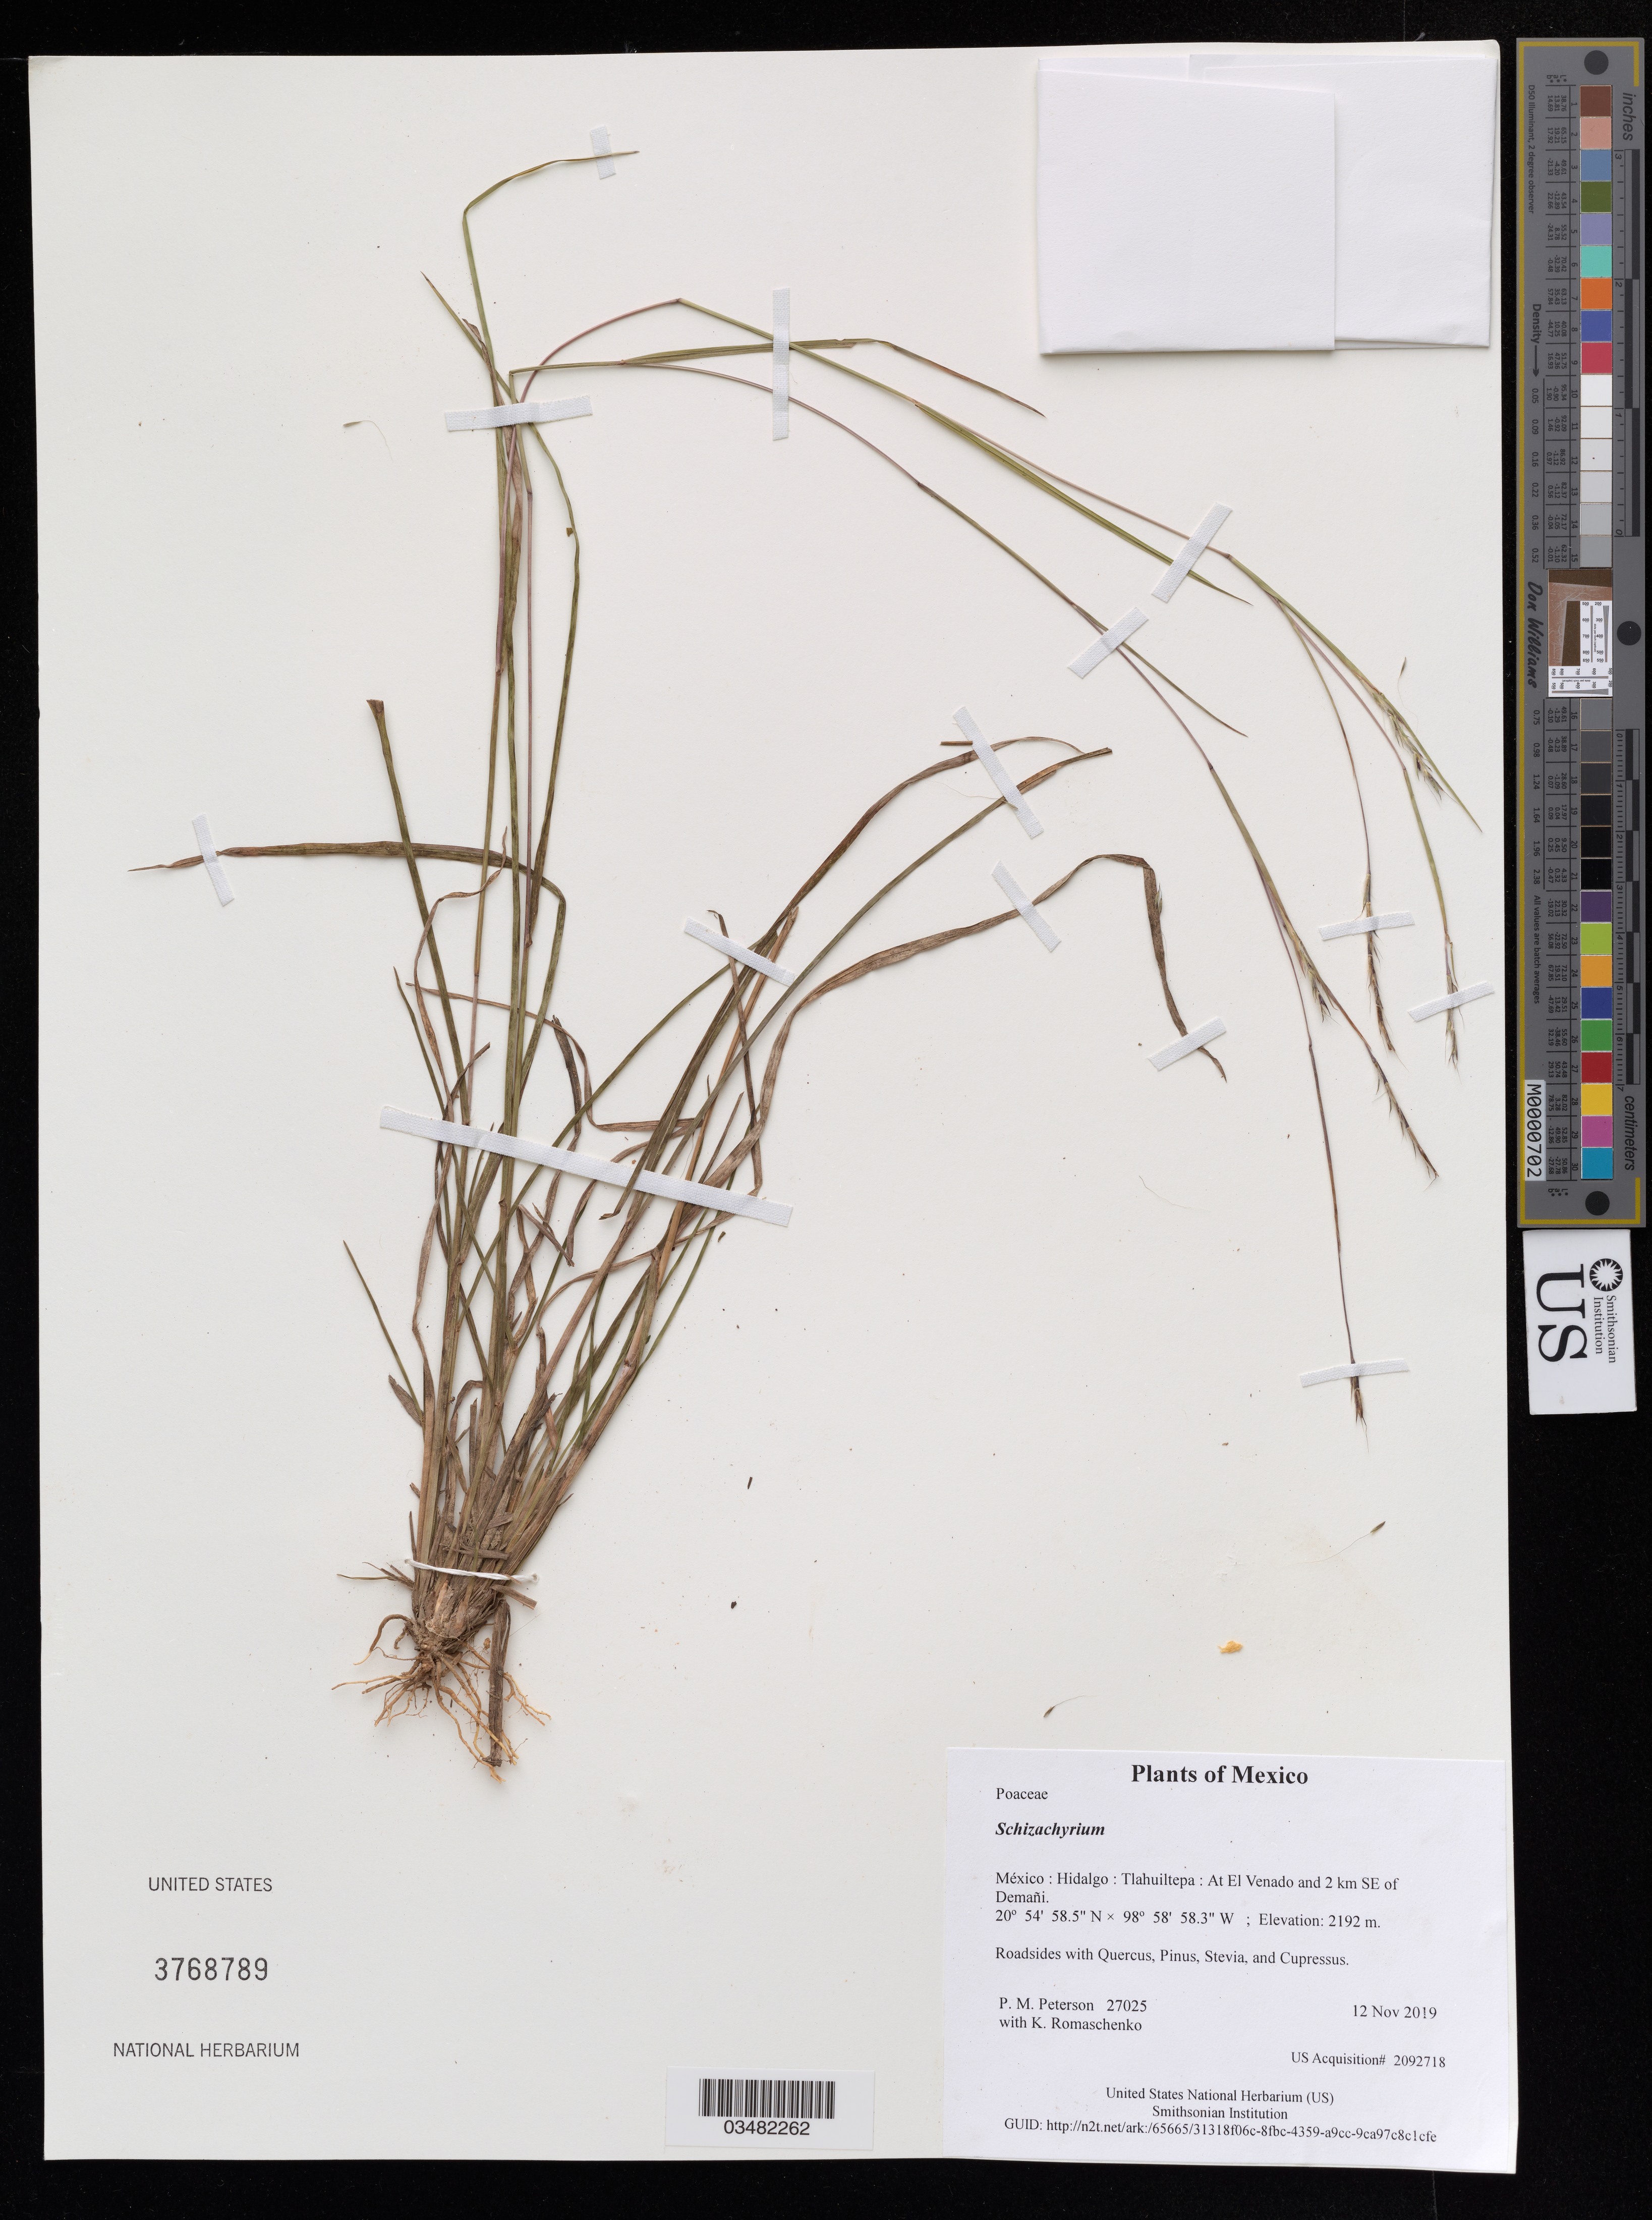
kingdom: Plantae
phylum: Tracheophyta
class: Liliopsida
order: Poales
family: Poaceae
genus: Schizachyrium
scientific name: Schizachyrium sp.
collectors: P. M. Peterson & K. Romaschenko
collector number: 27025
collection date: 2019-11-12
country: México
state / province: Hidalgo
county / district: Tlahuiltepa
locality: At El Venado and 2 km SE of Demañi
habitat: Roadsides with Quercus, Pinus, Stevia, and Cupressus.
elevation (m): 2192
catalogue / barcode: US 3768789